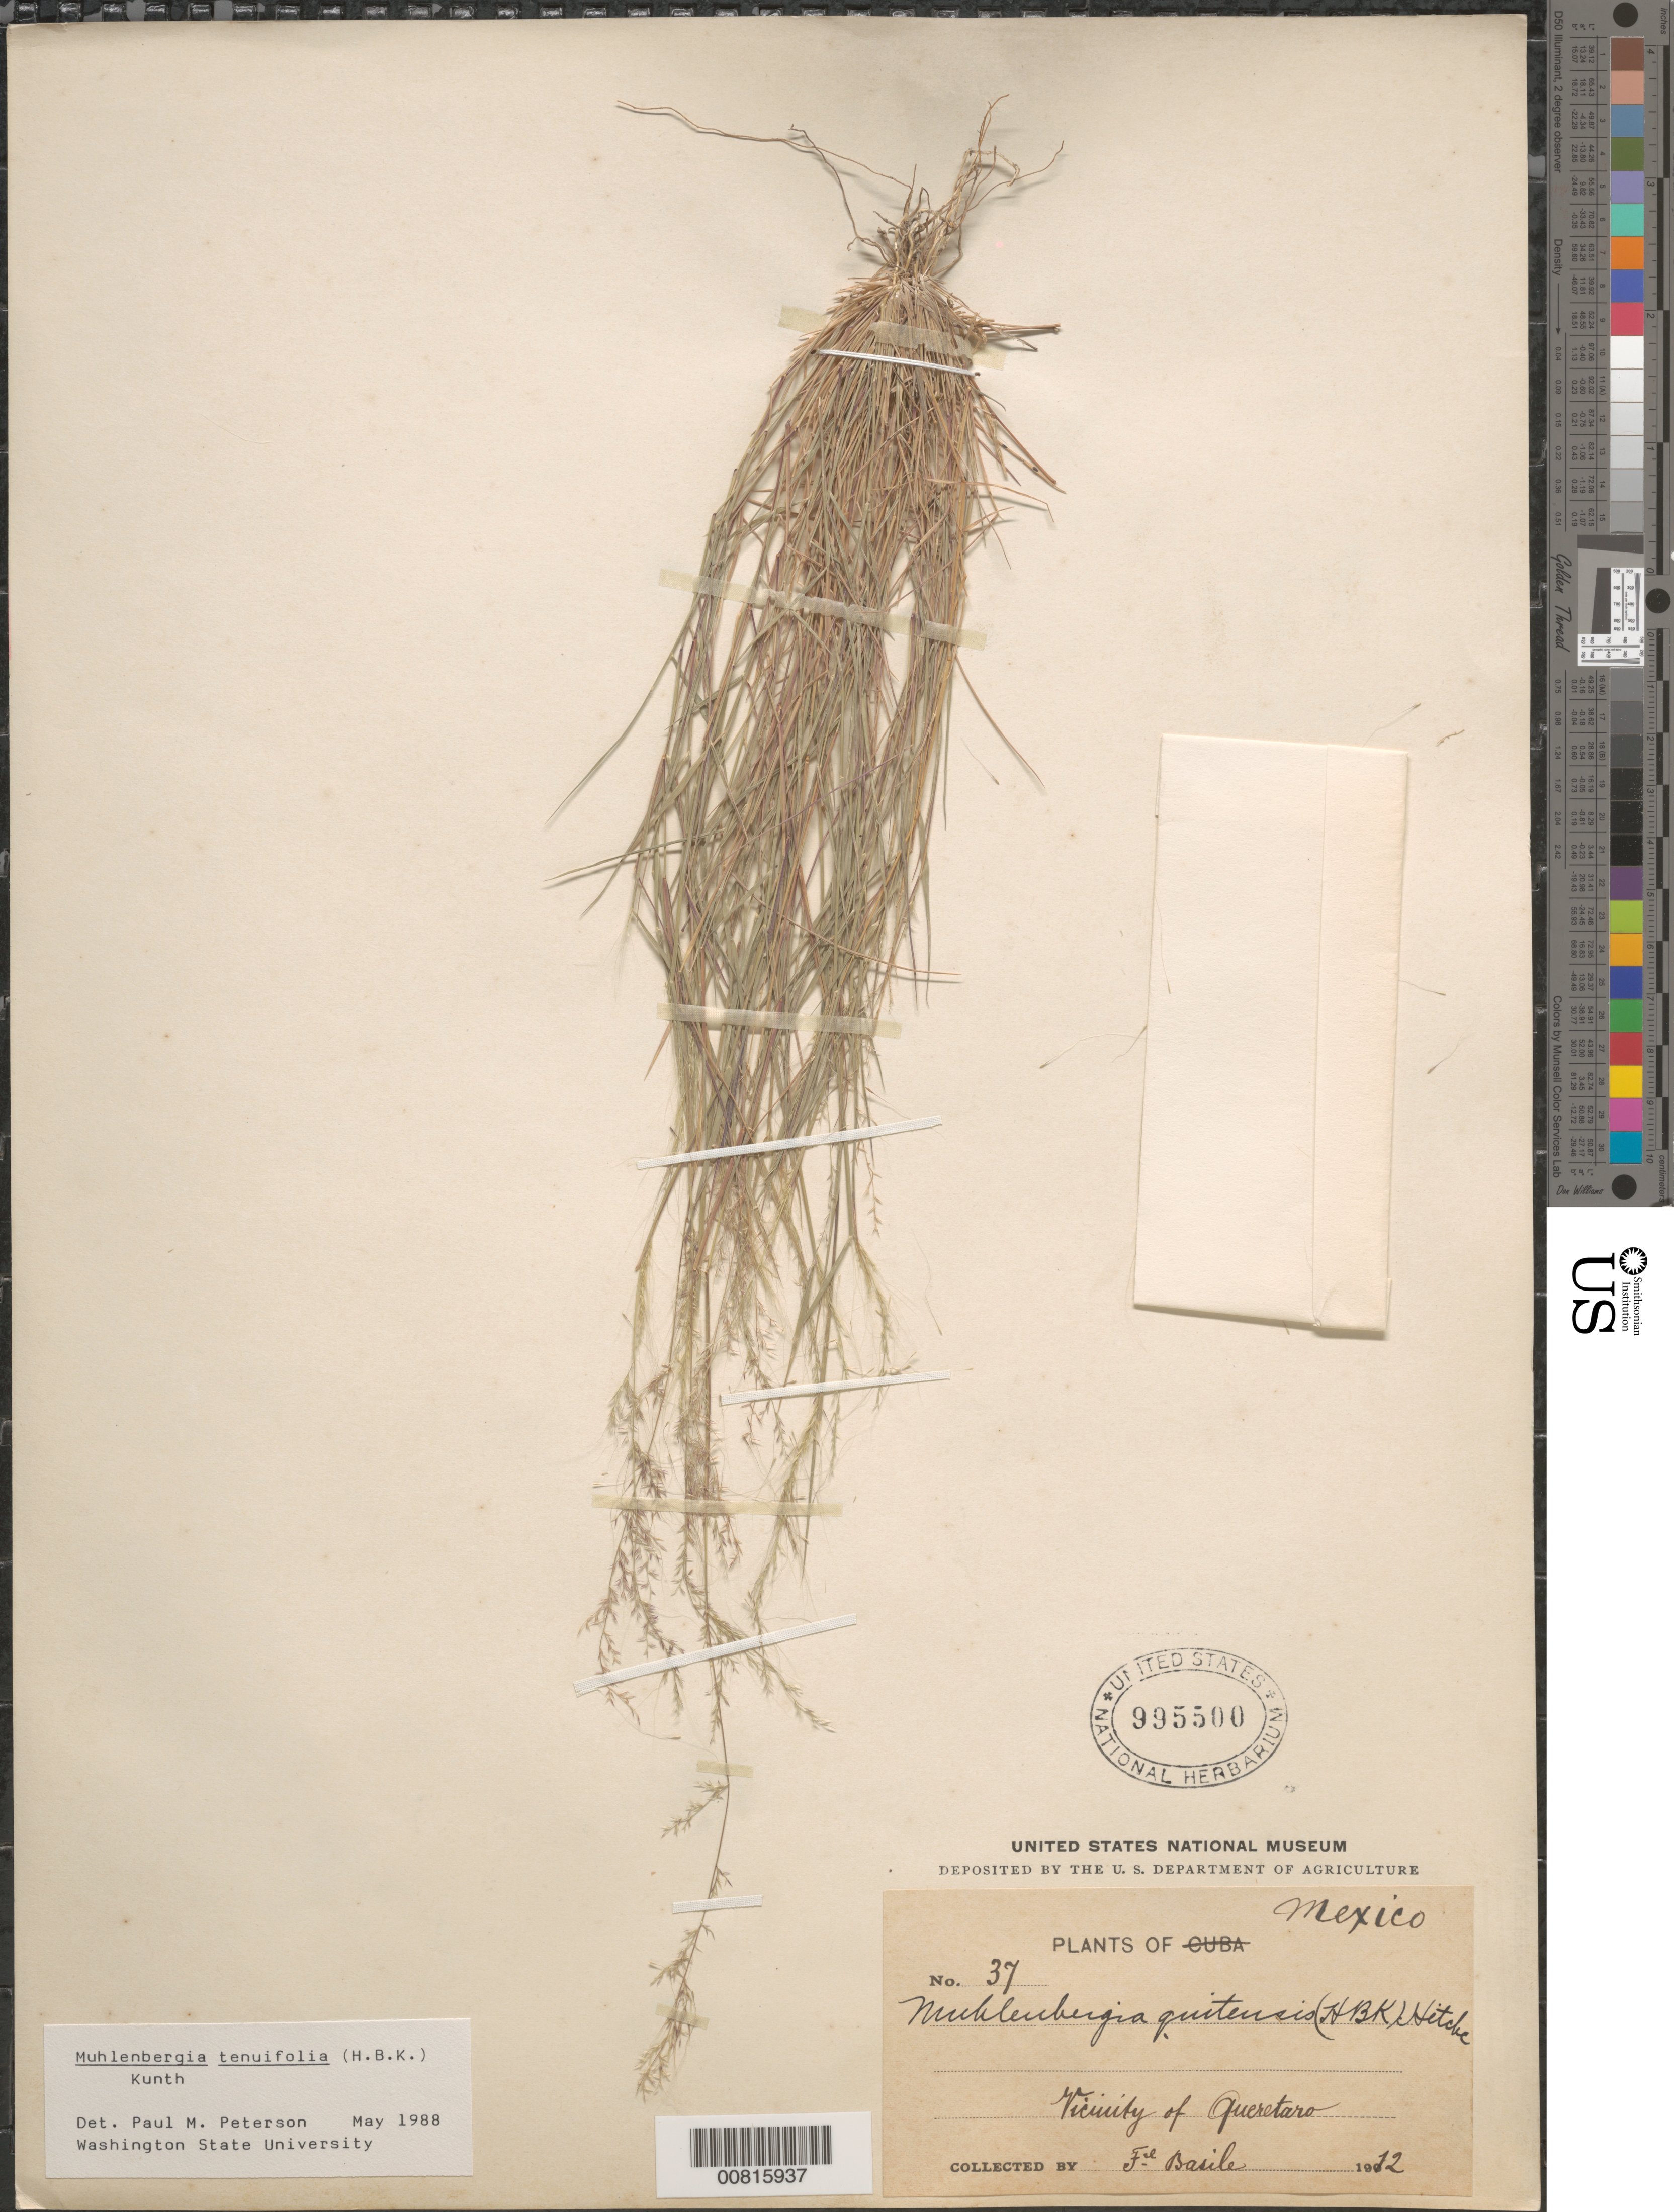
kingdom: Plantae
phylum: Tracheophyta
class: Liliopsida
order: Poales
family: Poaceae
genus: Muhlenbergia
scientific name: Muhlenbergia tenuifolia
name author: (Kunth) Kunth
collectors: F. Basile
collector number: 37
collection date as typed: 1912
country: Mexico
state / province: Querétaro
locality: Vicinity of Queretaro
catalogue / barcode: US 995500